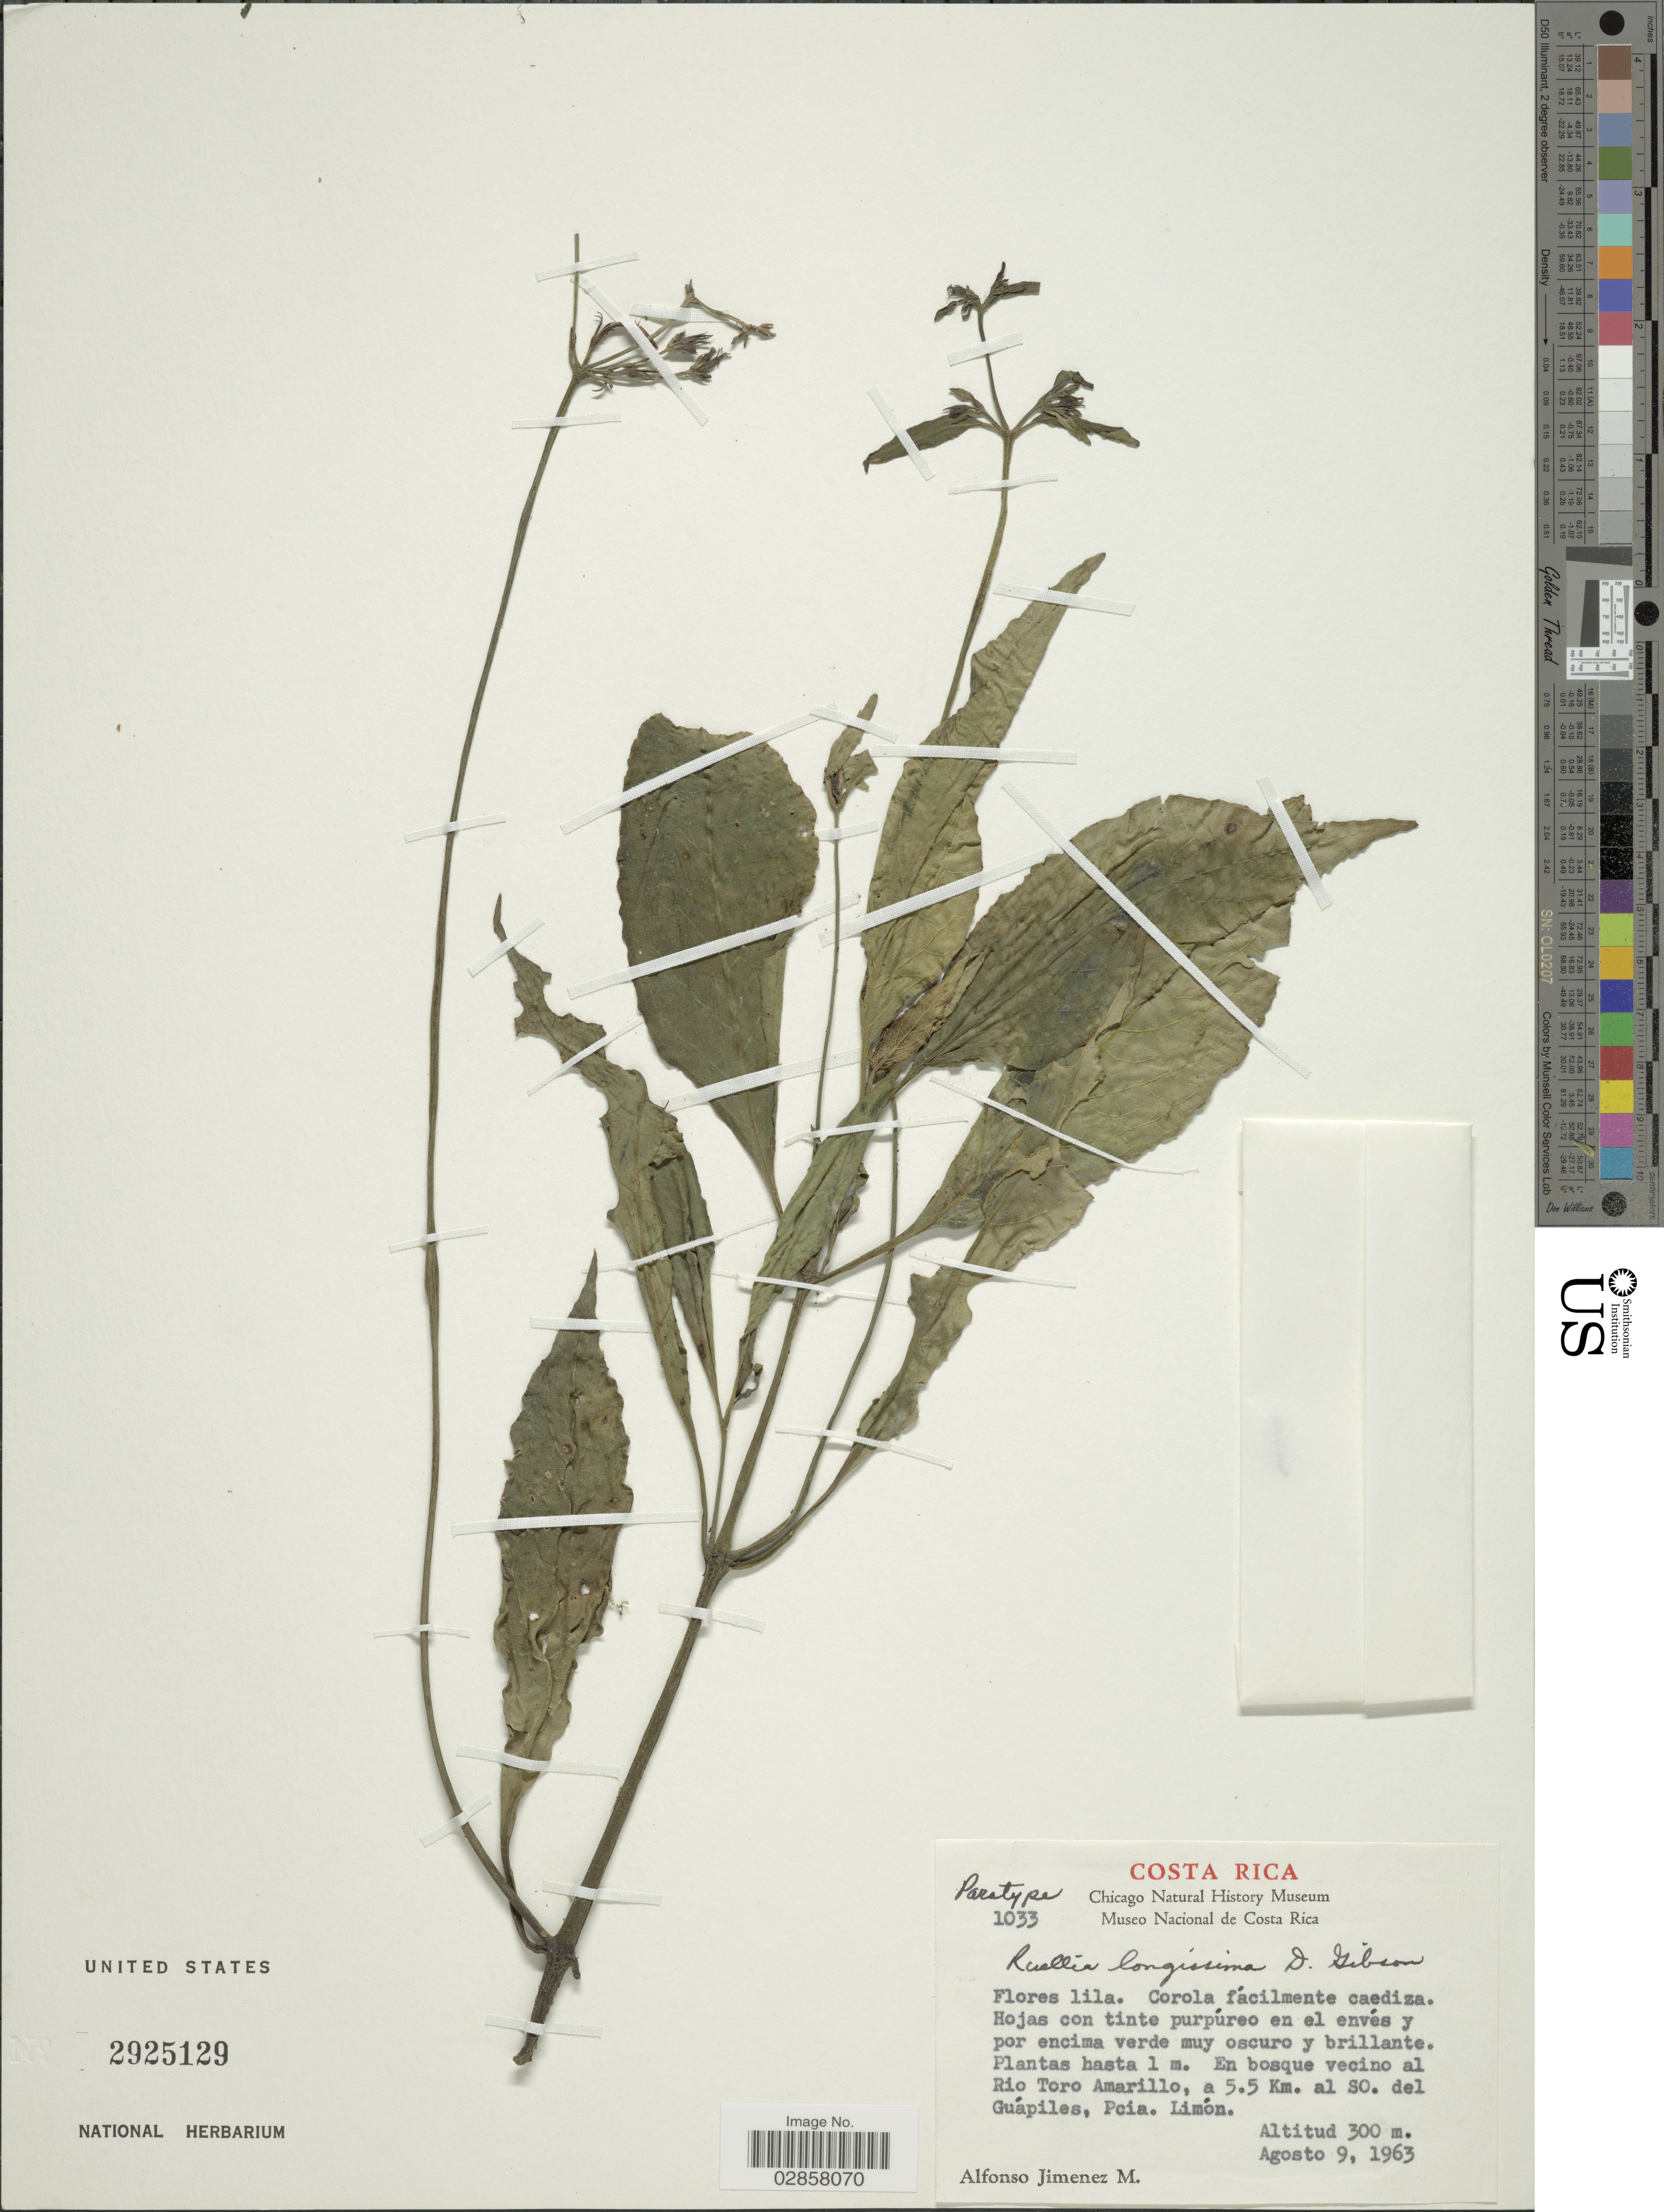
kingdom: Plantae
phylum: Tracheophyta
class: Magnoliopsida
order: Lamiales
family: Acanthaceae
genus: Ruellia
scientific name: Ruellia pittieri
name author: Lindau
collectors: A. Jimenez M.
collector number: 1033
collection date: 1963-08-09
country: Costa Rica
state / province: Limón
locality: En bosque vecino al Rio Toro Amarillo, a 5.5 Km. al SO. del Guápiles.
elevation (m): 300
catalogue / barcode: US 2925129